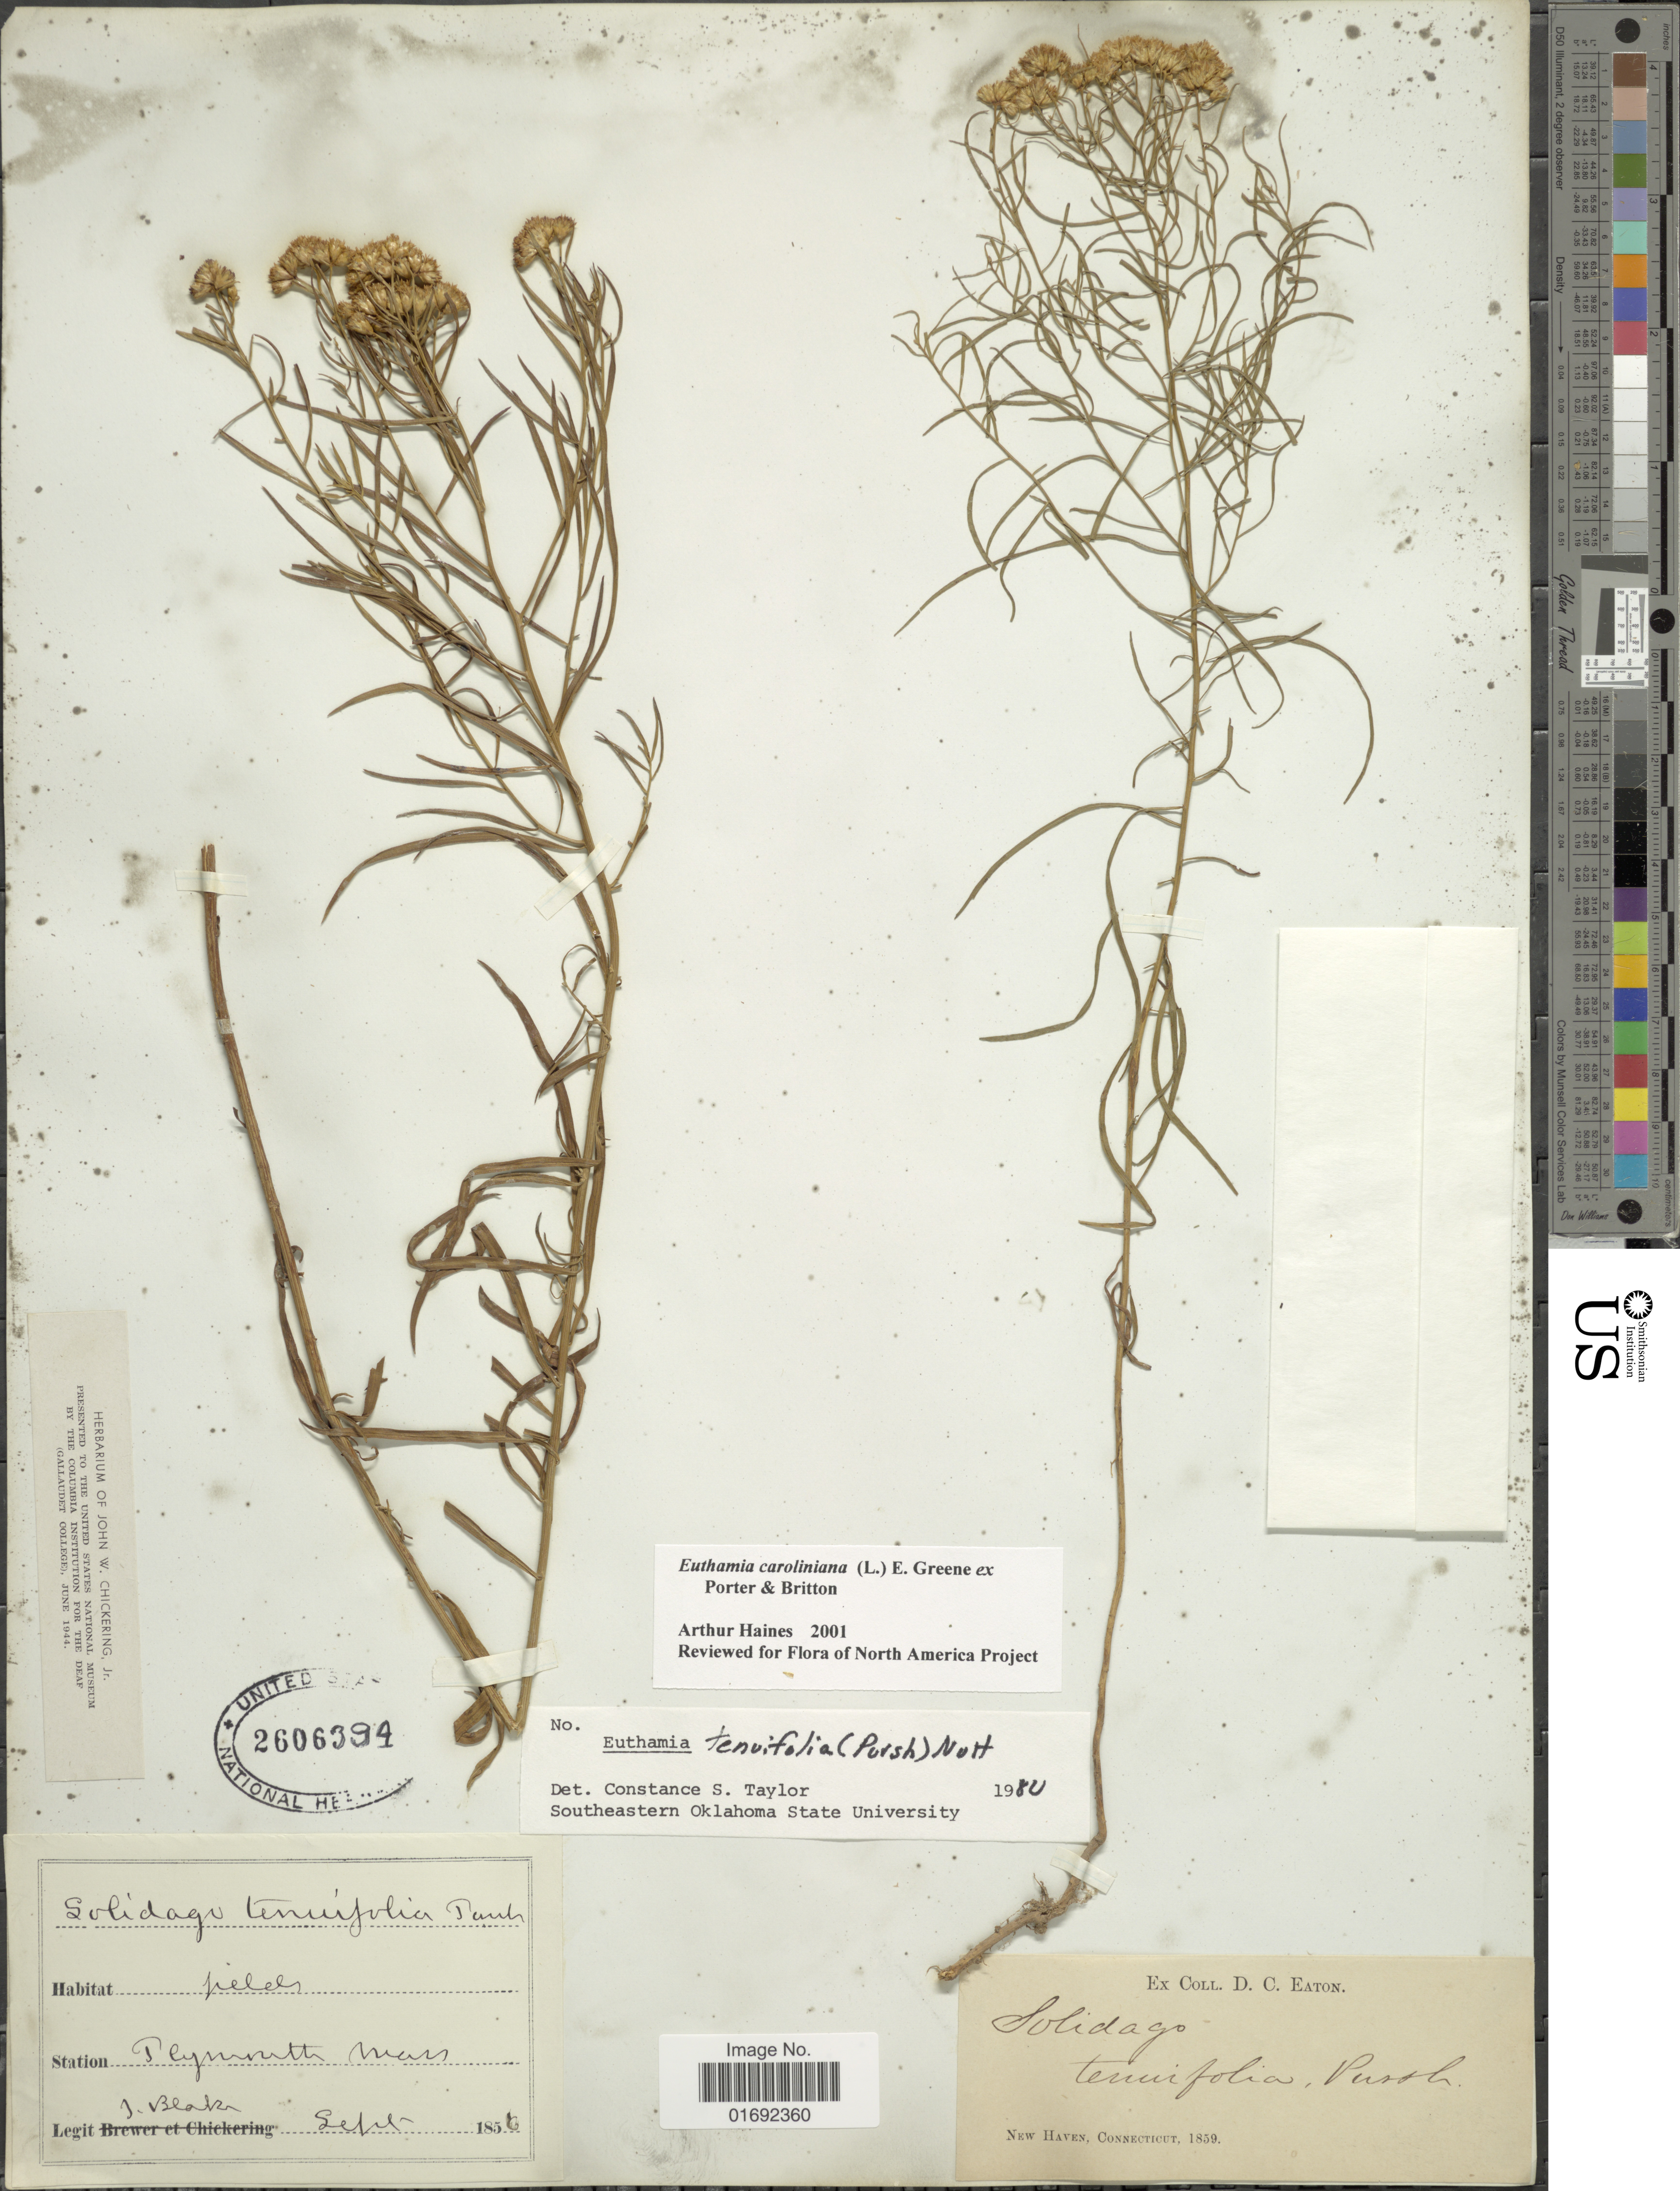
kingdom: Plantae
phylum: Tracheophyta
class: Magnoliopsida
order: Asterales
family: Asteraceae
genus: Euthamia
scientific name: Euthamia caroliniana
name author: (L.) Greene ex Porter & Britton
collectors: J. Blake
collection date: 1856-09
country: United States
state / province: Massachusetts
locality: Plymouth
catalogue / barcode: US 2606394